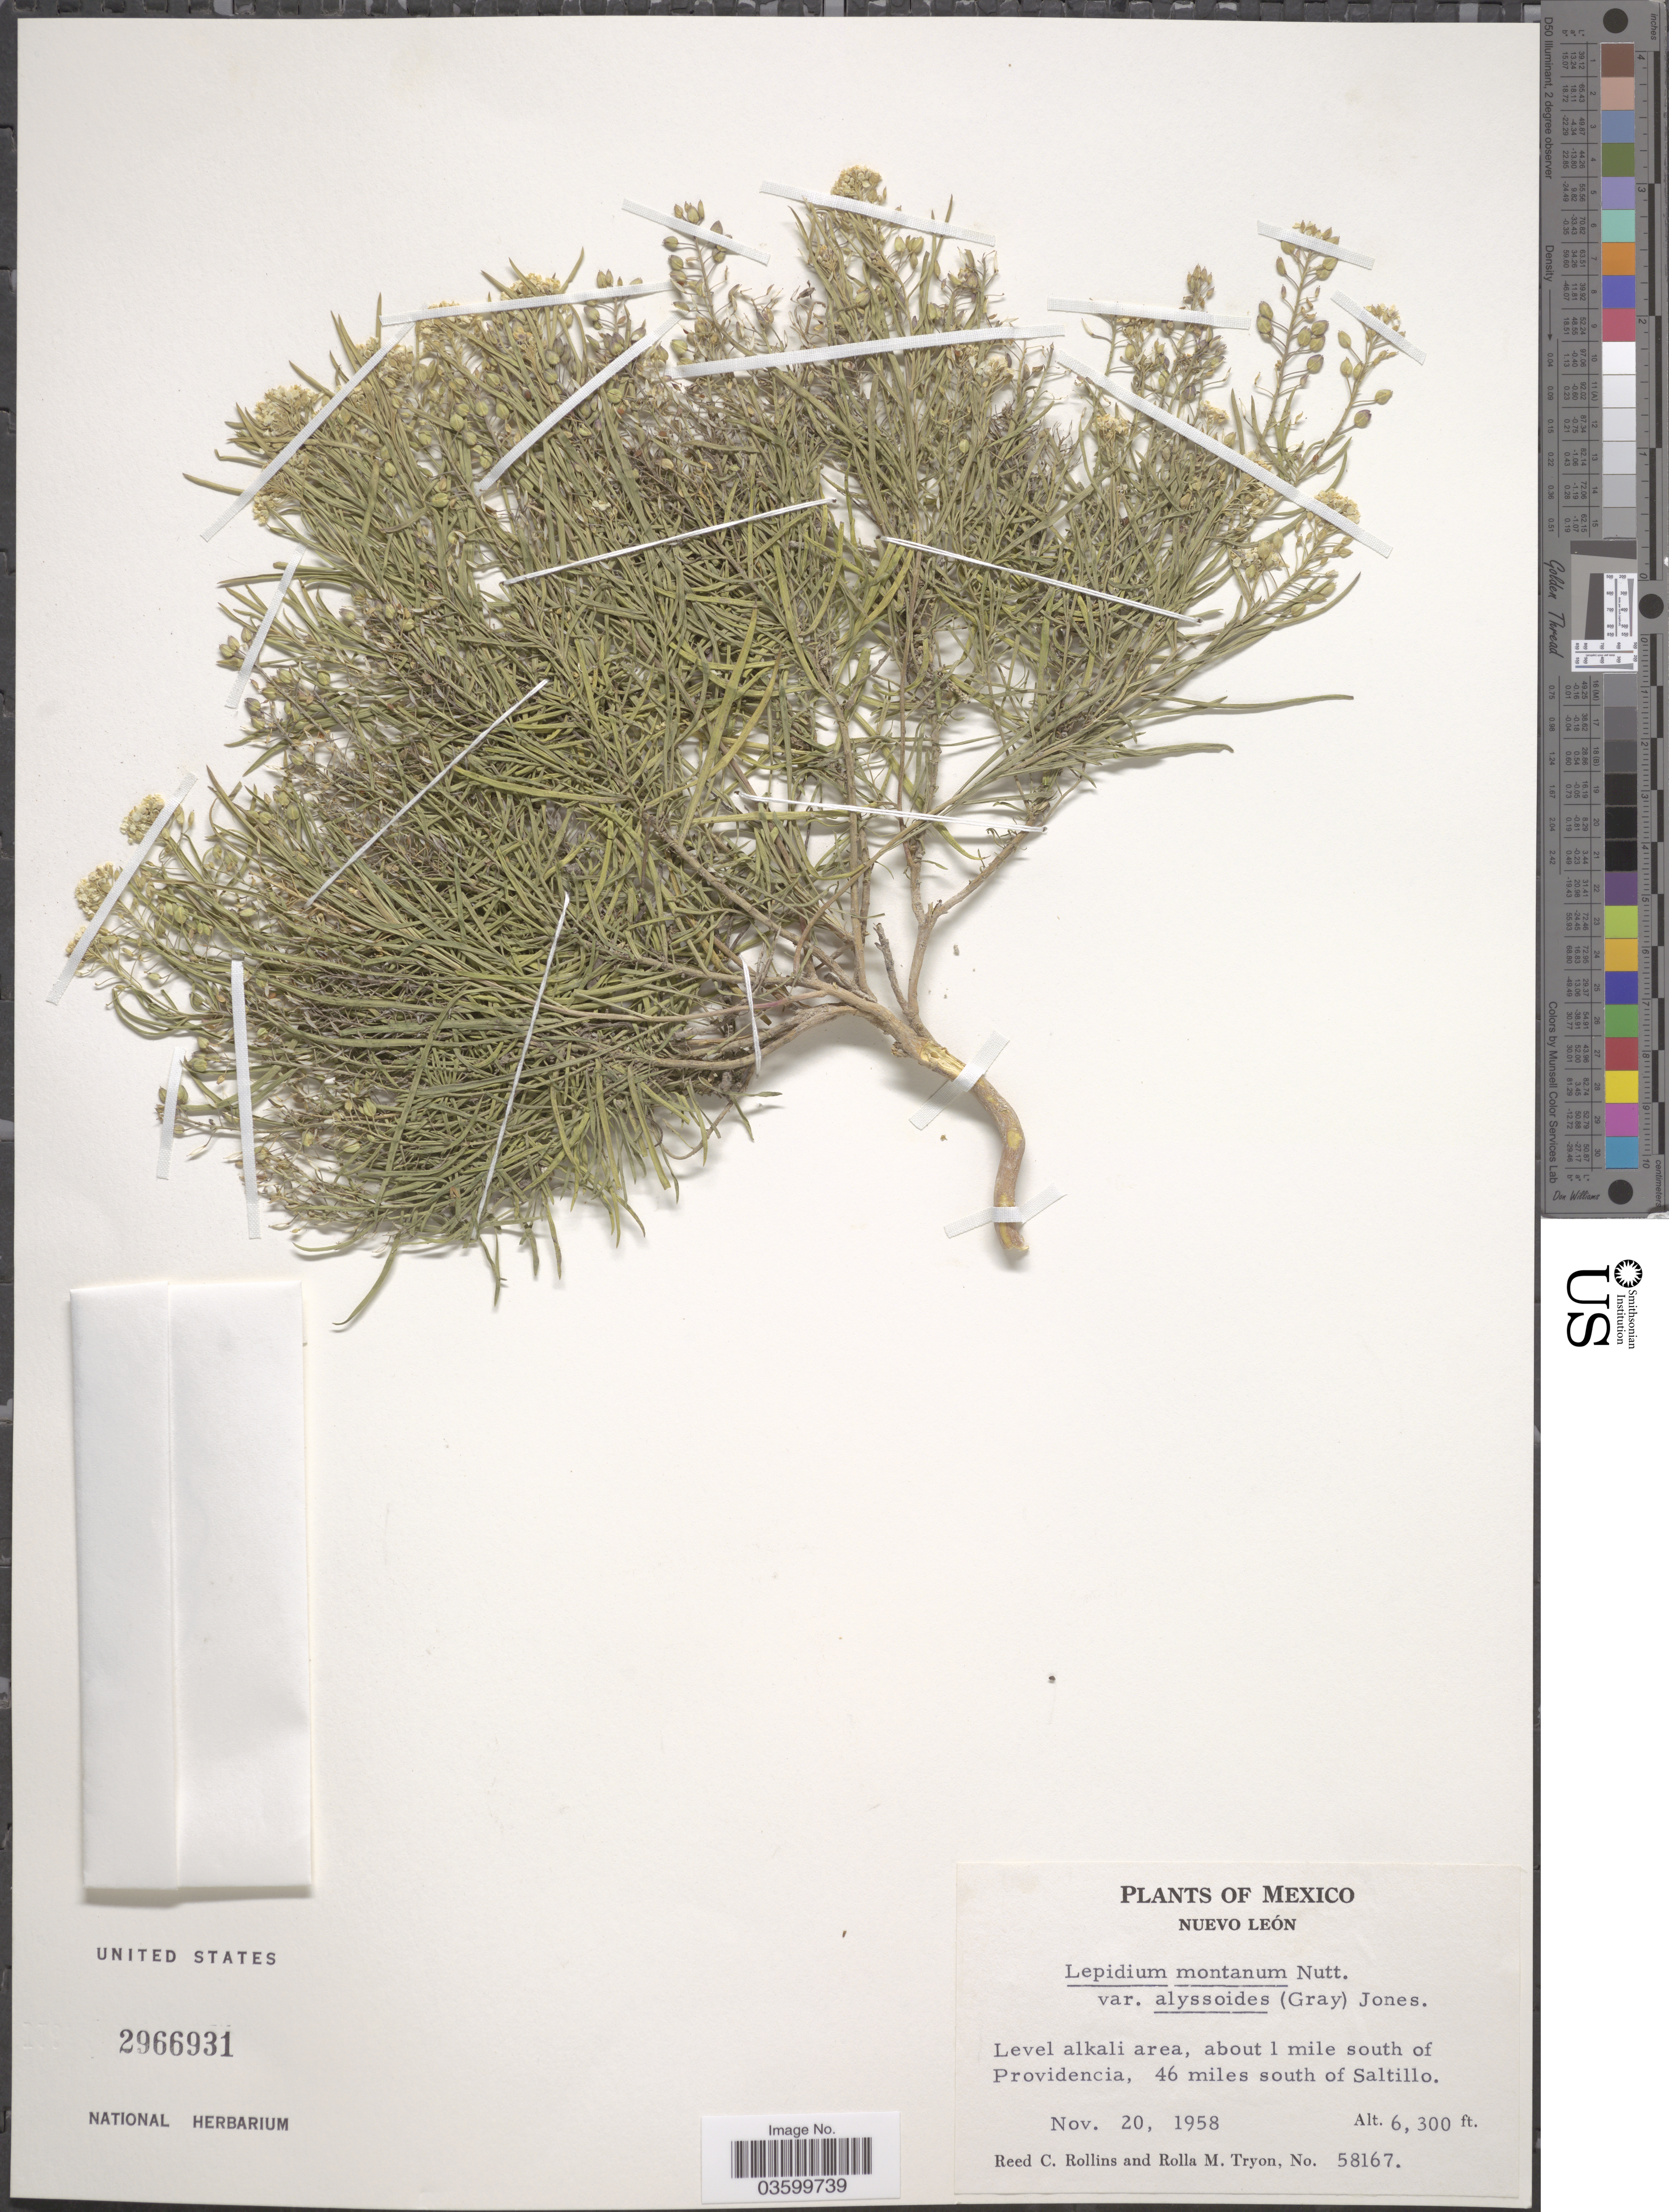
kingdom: Plantae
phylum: Tracheophyta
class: Magnoliopsida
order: Brassicales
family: Brassicaceae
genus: Lepidium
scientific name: Lepidium montanum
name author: Nutt.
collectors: R. C. Rollins & R. M. Tryon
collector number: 58167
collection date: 1958-11-20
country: Mexico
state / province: Nuevo León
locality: About 1 mile south of Providencia, 46 miles south of Saltillo.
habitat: level alkali area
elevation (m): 1920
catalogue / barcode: US 2966931